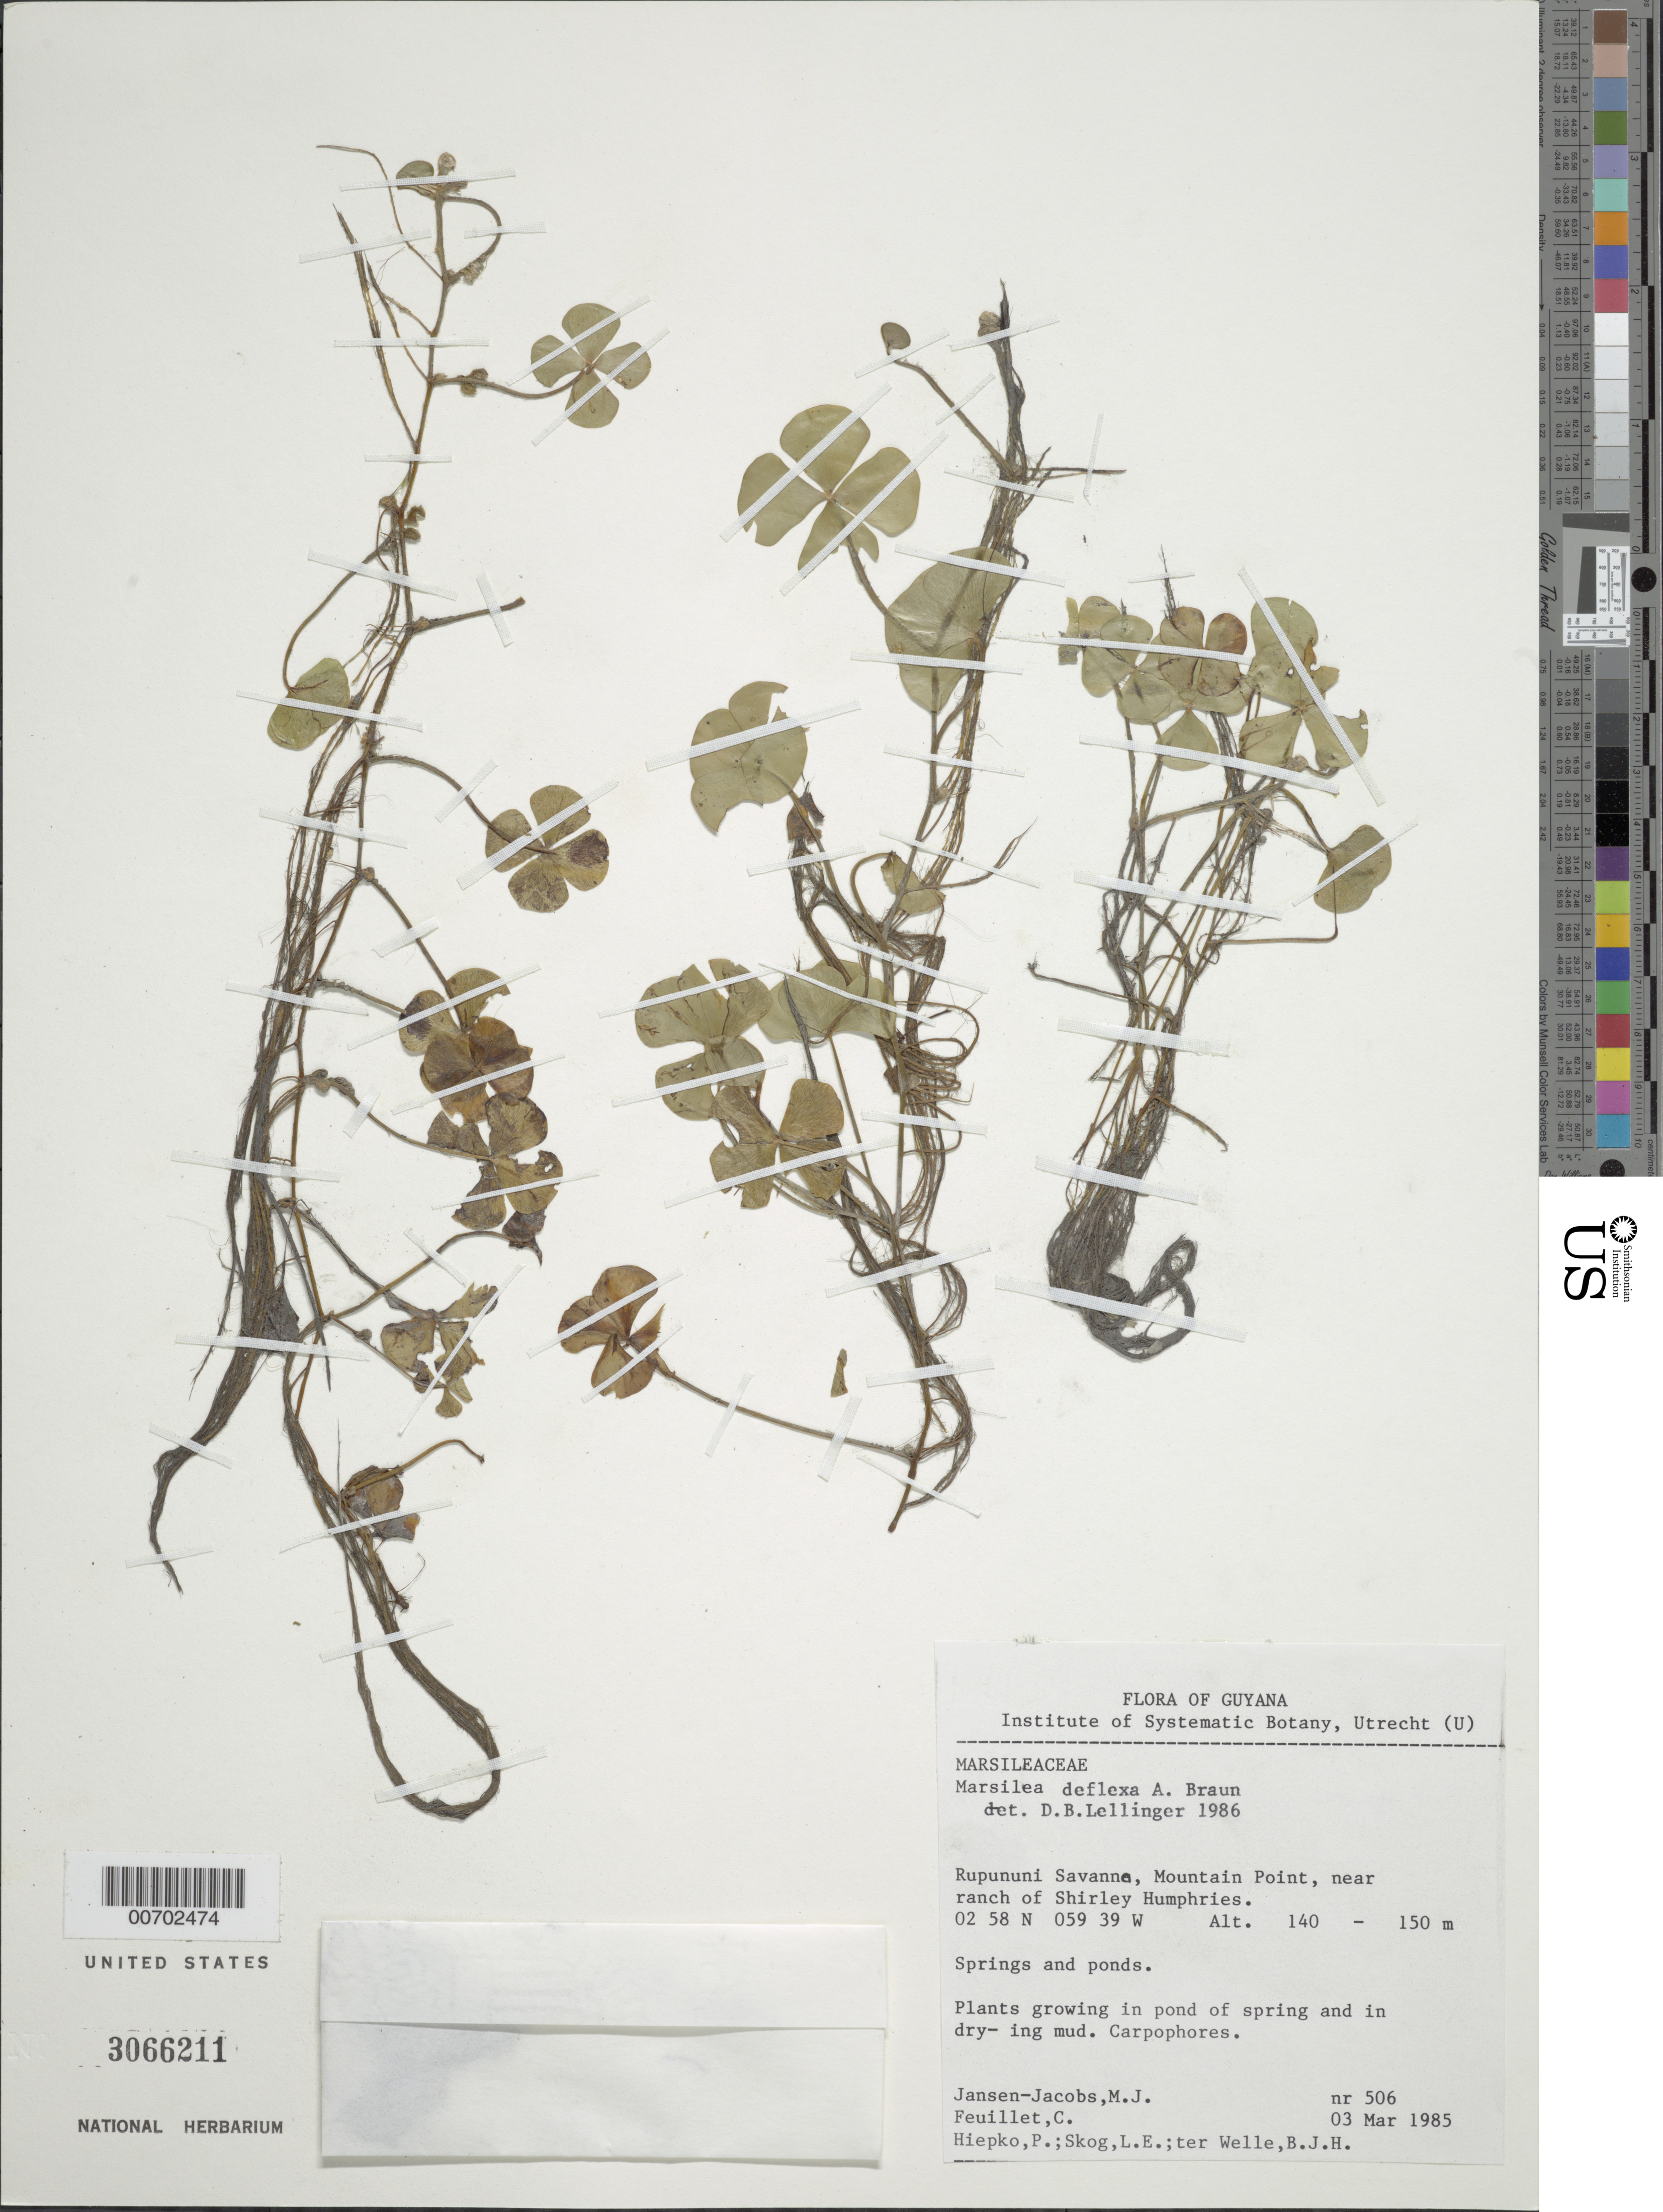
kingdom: Plantae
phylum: Tracheophyta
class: Polypodiopsida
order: Salviniales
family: Marsileaceae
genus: Marsilea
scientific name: Marsilea deflexa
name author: A. Braun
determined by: Lellinger, David B., (BOT), Smithsonian Institution - National Museum of Natural History (UNITED STATES)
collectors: M. J. Jansen-Jacobs, C. Feuillet, P. H. Hiepko, L. E. Skog & B. Welle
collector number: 506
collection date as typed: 3-Mar-85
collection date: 1985-03-03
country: Guyana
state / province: U. Takutu-U. Essequibo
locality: Rupununi Savanna, Mountain Point, near ranch of Shirley Humphries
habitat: Springs and ponds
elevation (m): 140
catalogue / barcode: US 3066211